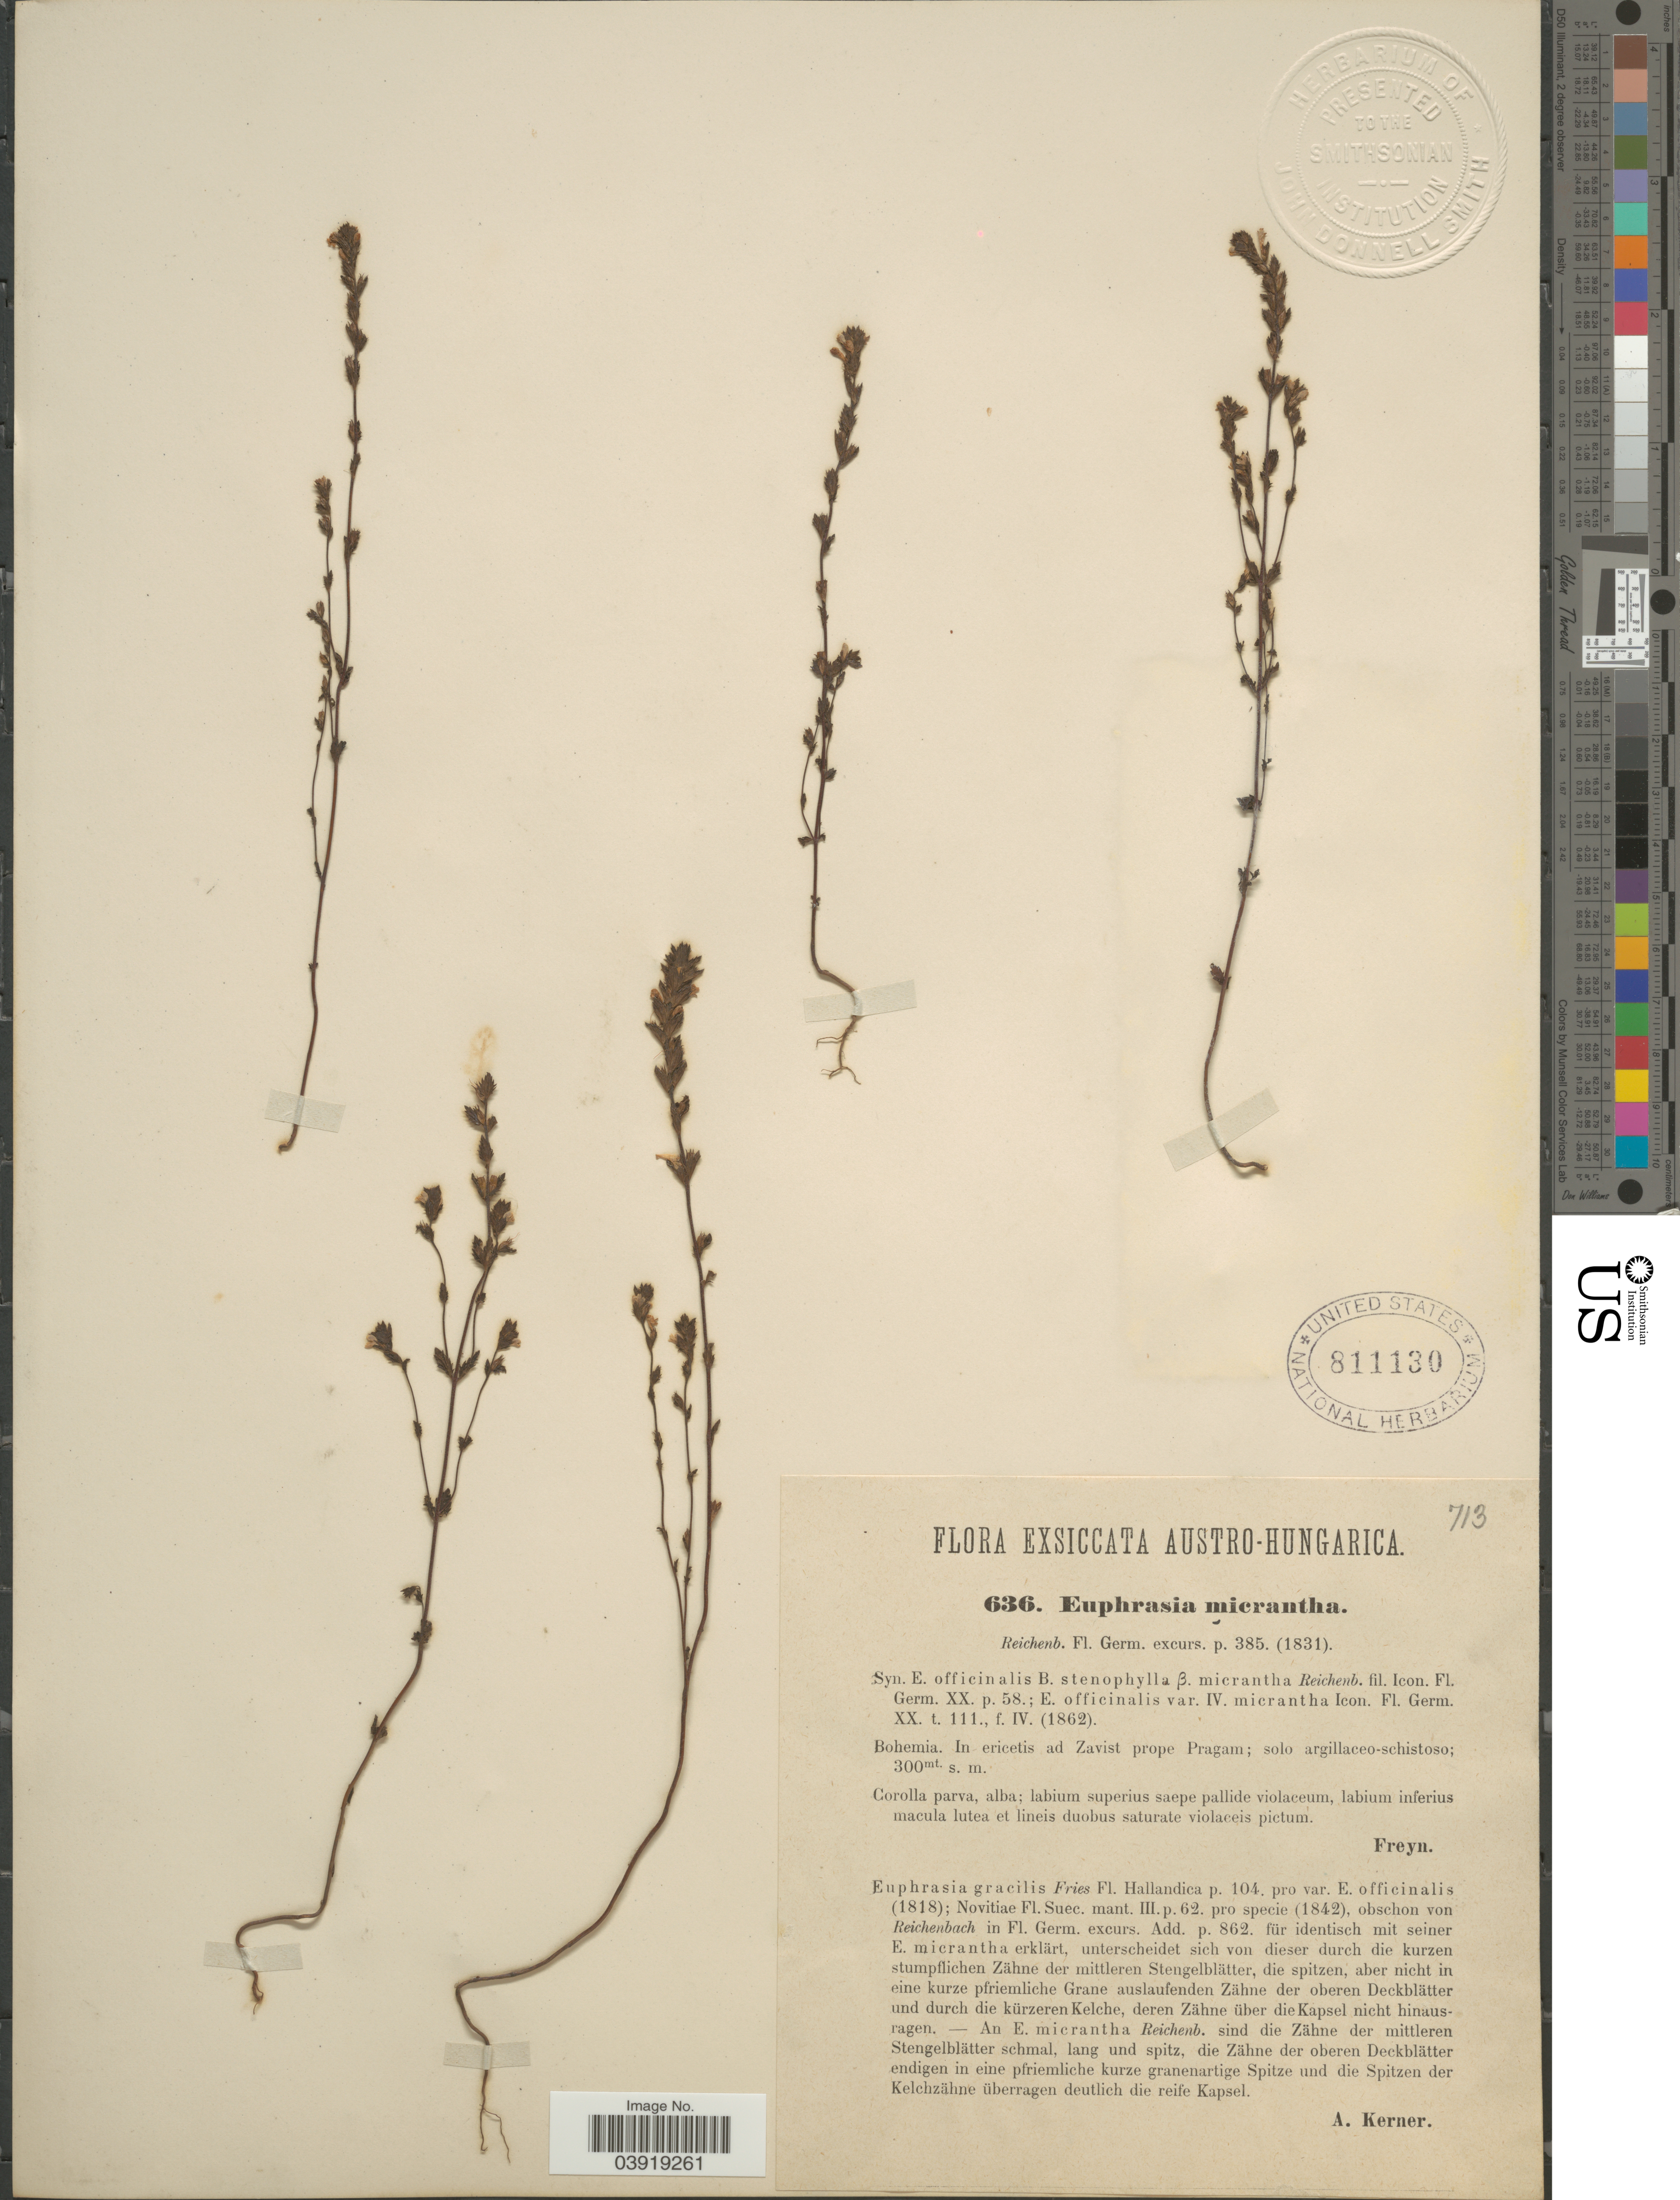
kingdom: Plantae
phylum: Tracheophyta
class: Magnoliopsida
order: Lamiales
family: Orobanchaceae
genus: Euphrasia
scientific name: Euphrasia micrantha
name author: Rchb. f.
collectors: J. Freyn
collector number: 636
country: Czechia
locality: Austro-Hungarica. Bohemia. In ericetis ad Zavist prope Pragam.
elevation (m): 300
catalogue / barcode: US 811130